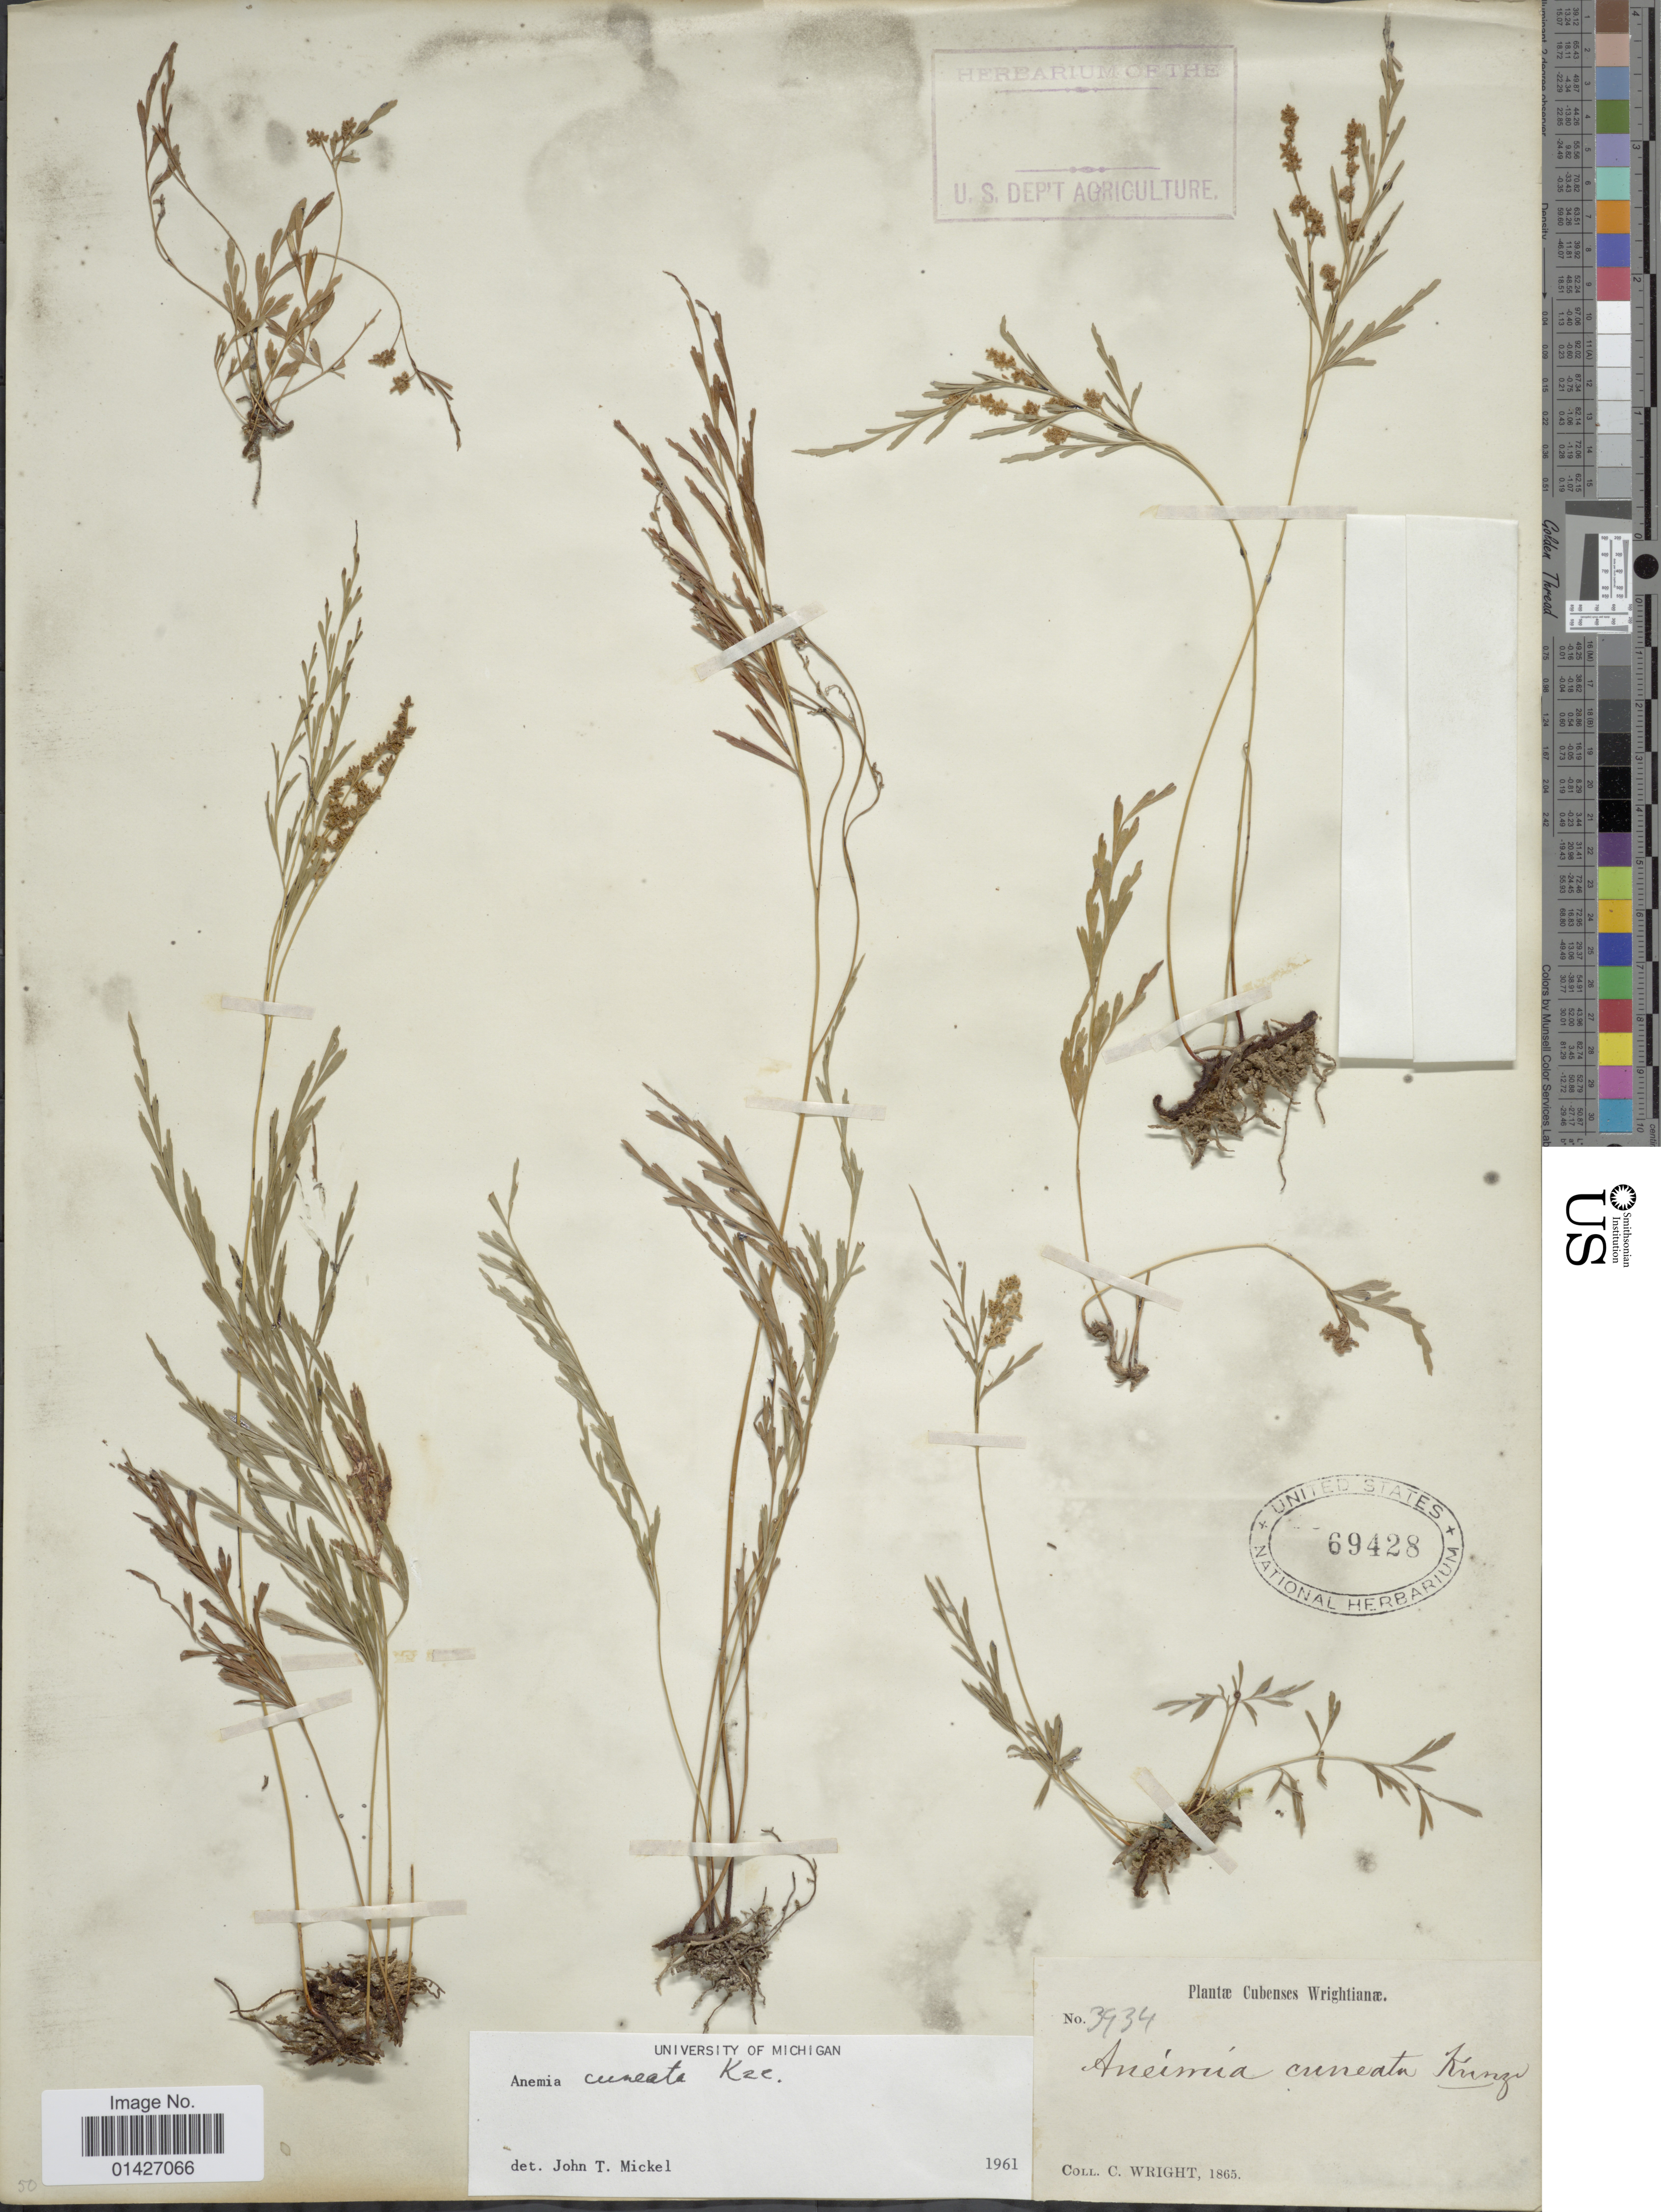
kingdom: Plantae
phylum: Tracheophyta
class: Polypodiopsida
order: Schizaeales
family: Anemiaceae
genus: Anemia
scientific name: Anemia cuneata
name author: Poepp. ex Spreng.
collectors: C. Wright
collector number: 3934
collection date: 1961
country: Cuba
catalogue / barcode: US 69428